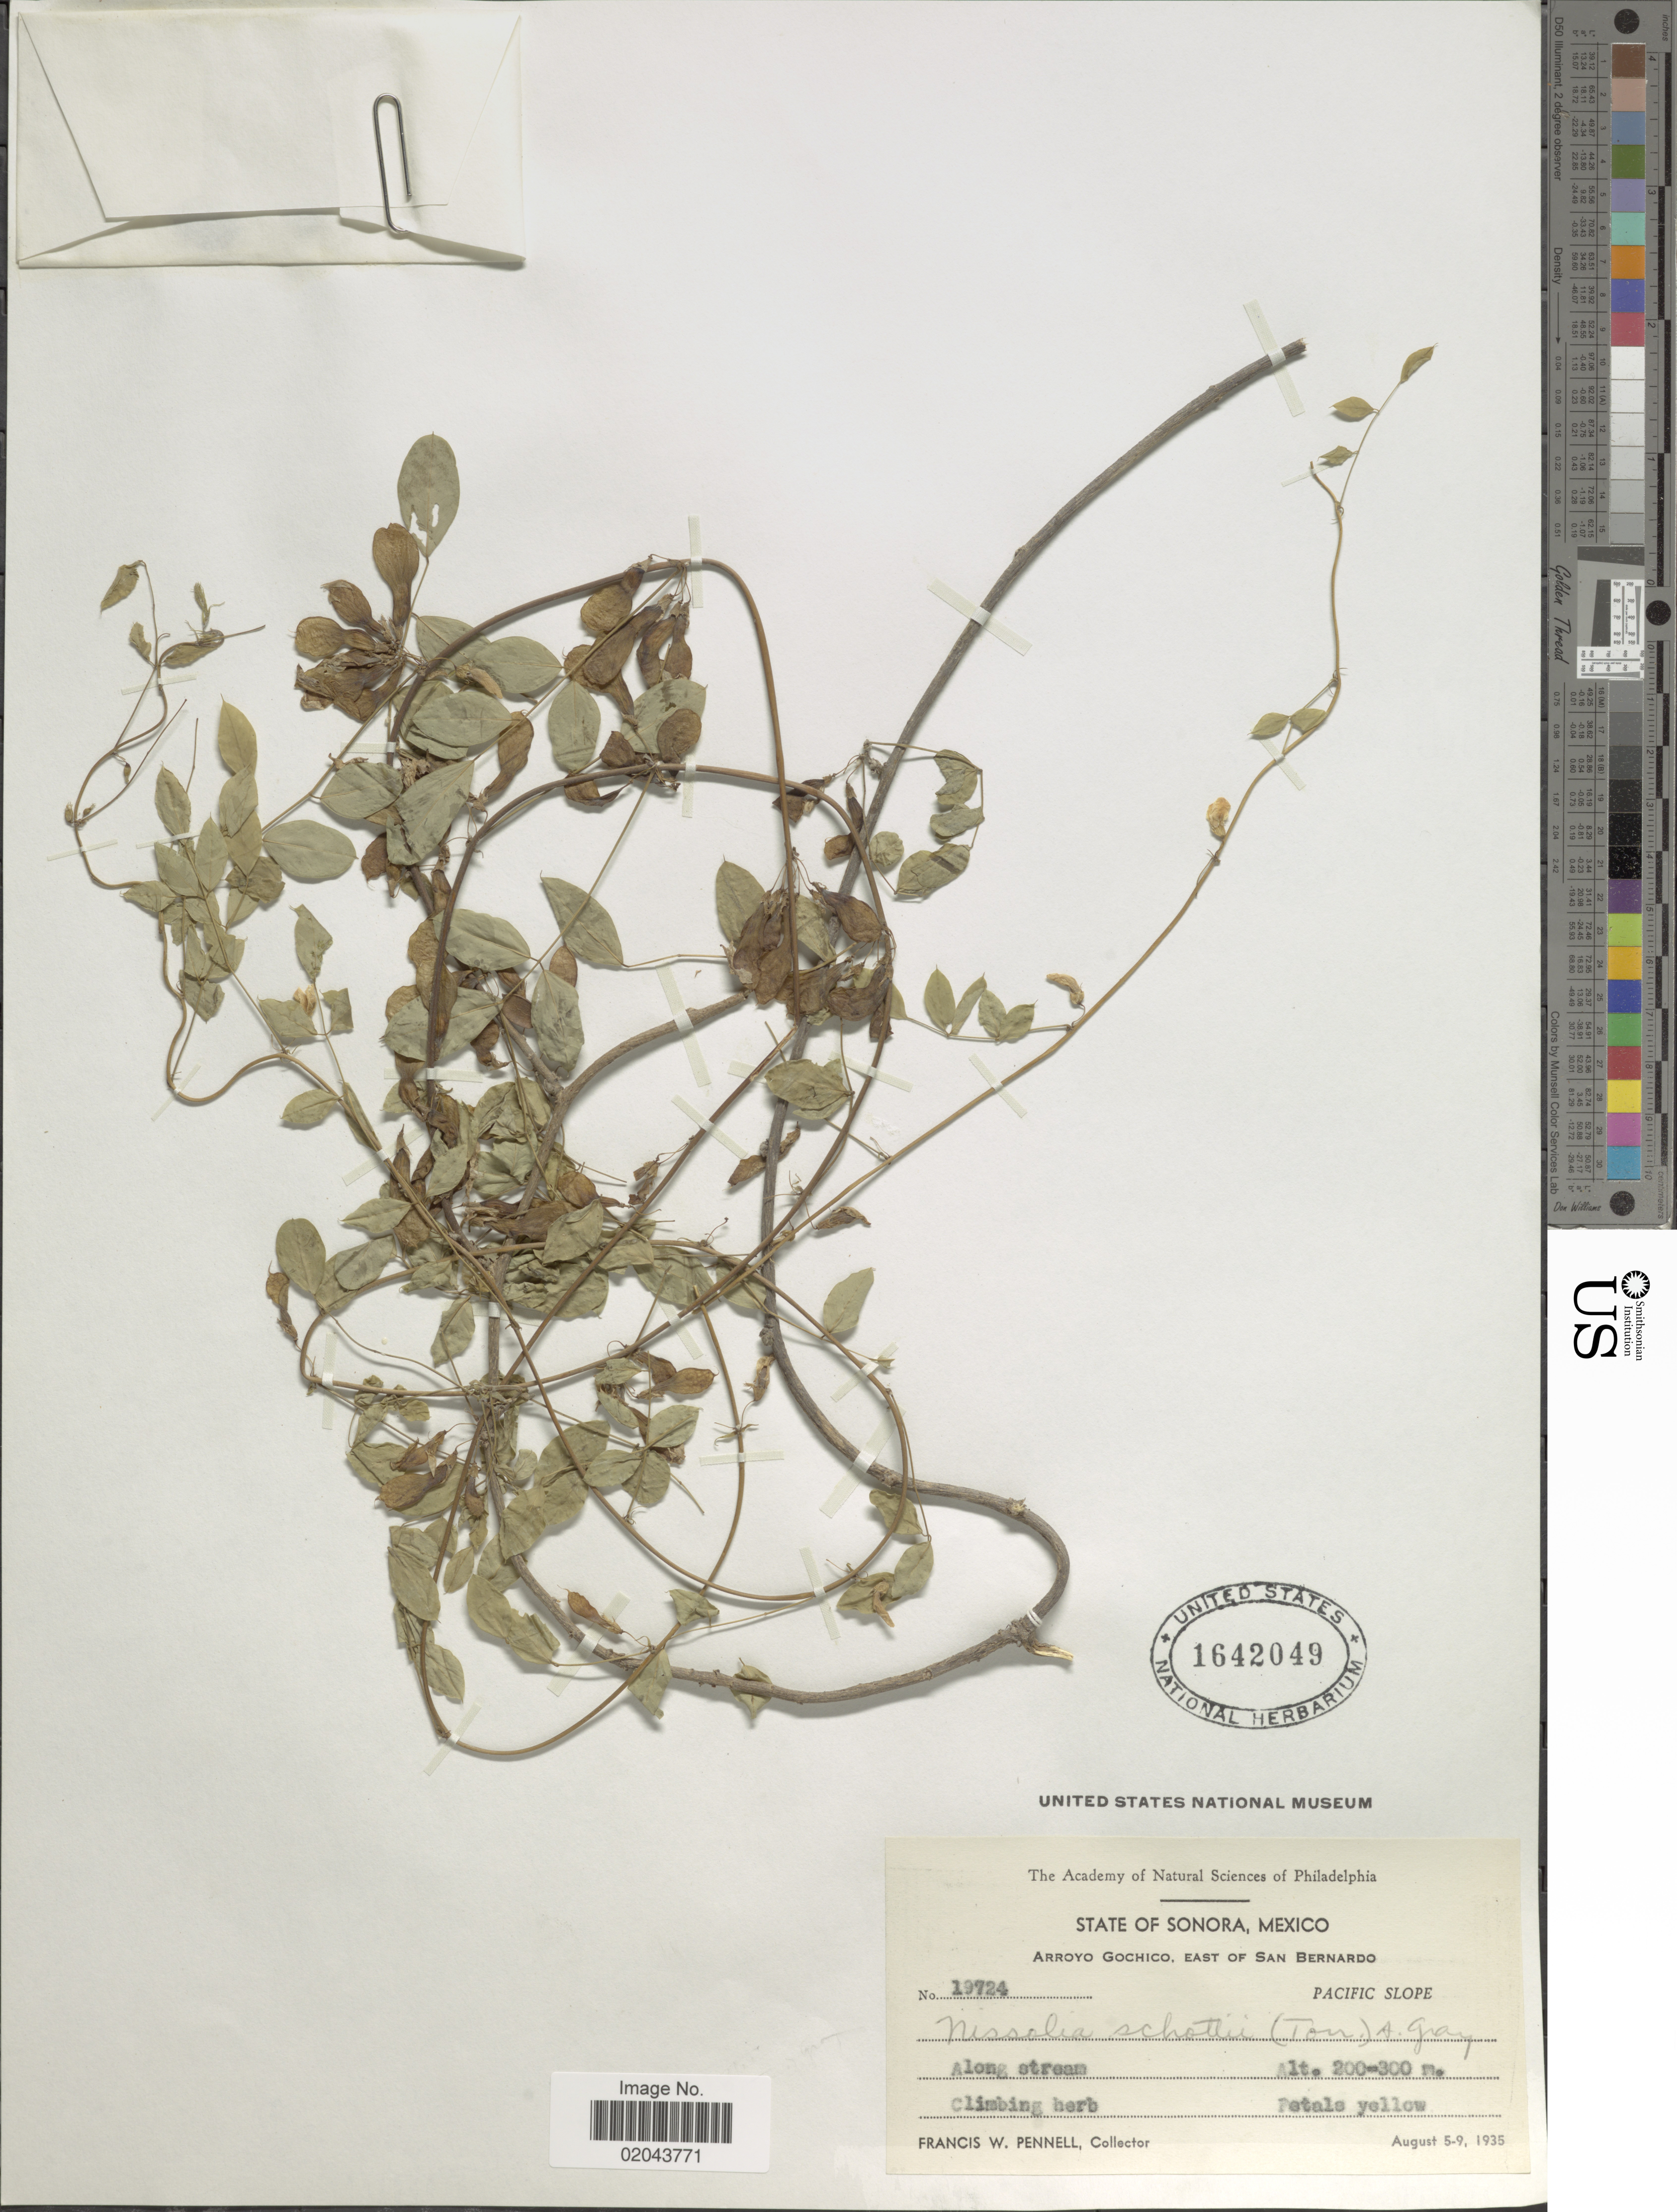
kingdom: Plantae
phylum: Tracheophyta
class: Magnoliopsida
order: Fabales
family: Fabaceae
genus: Nissolia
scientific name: Nissolia schottii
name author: A. Gray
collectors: F. W. Pennell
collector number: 19724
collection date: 1935-08-05/1935-08-09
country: Mexico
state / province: Sonora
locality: Arroyo Gochico, East of San Bernardo, Pacific Slope, along stream.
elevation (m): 200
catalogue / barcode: US 1642049